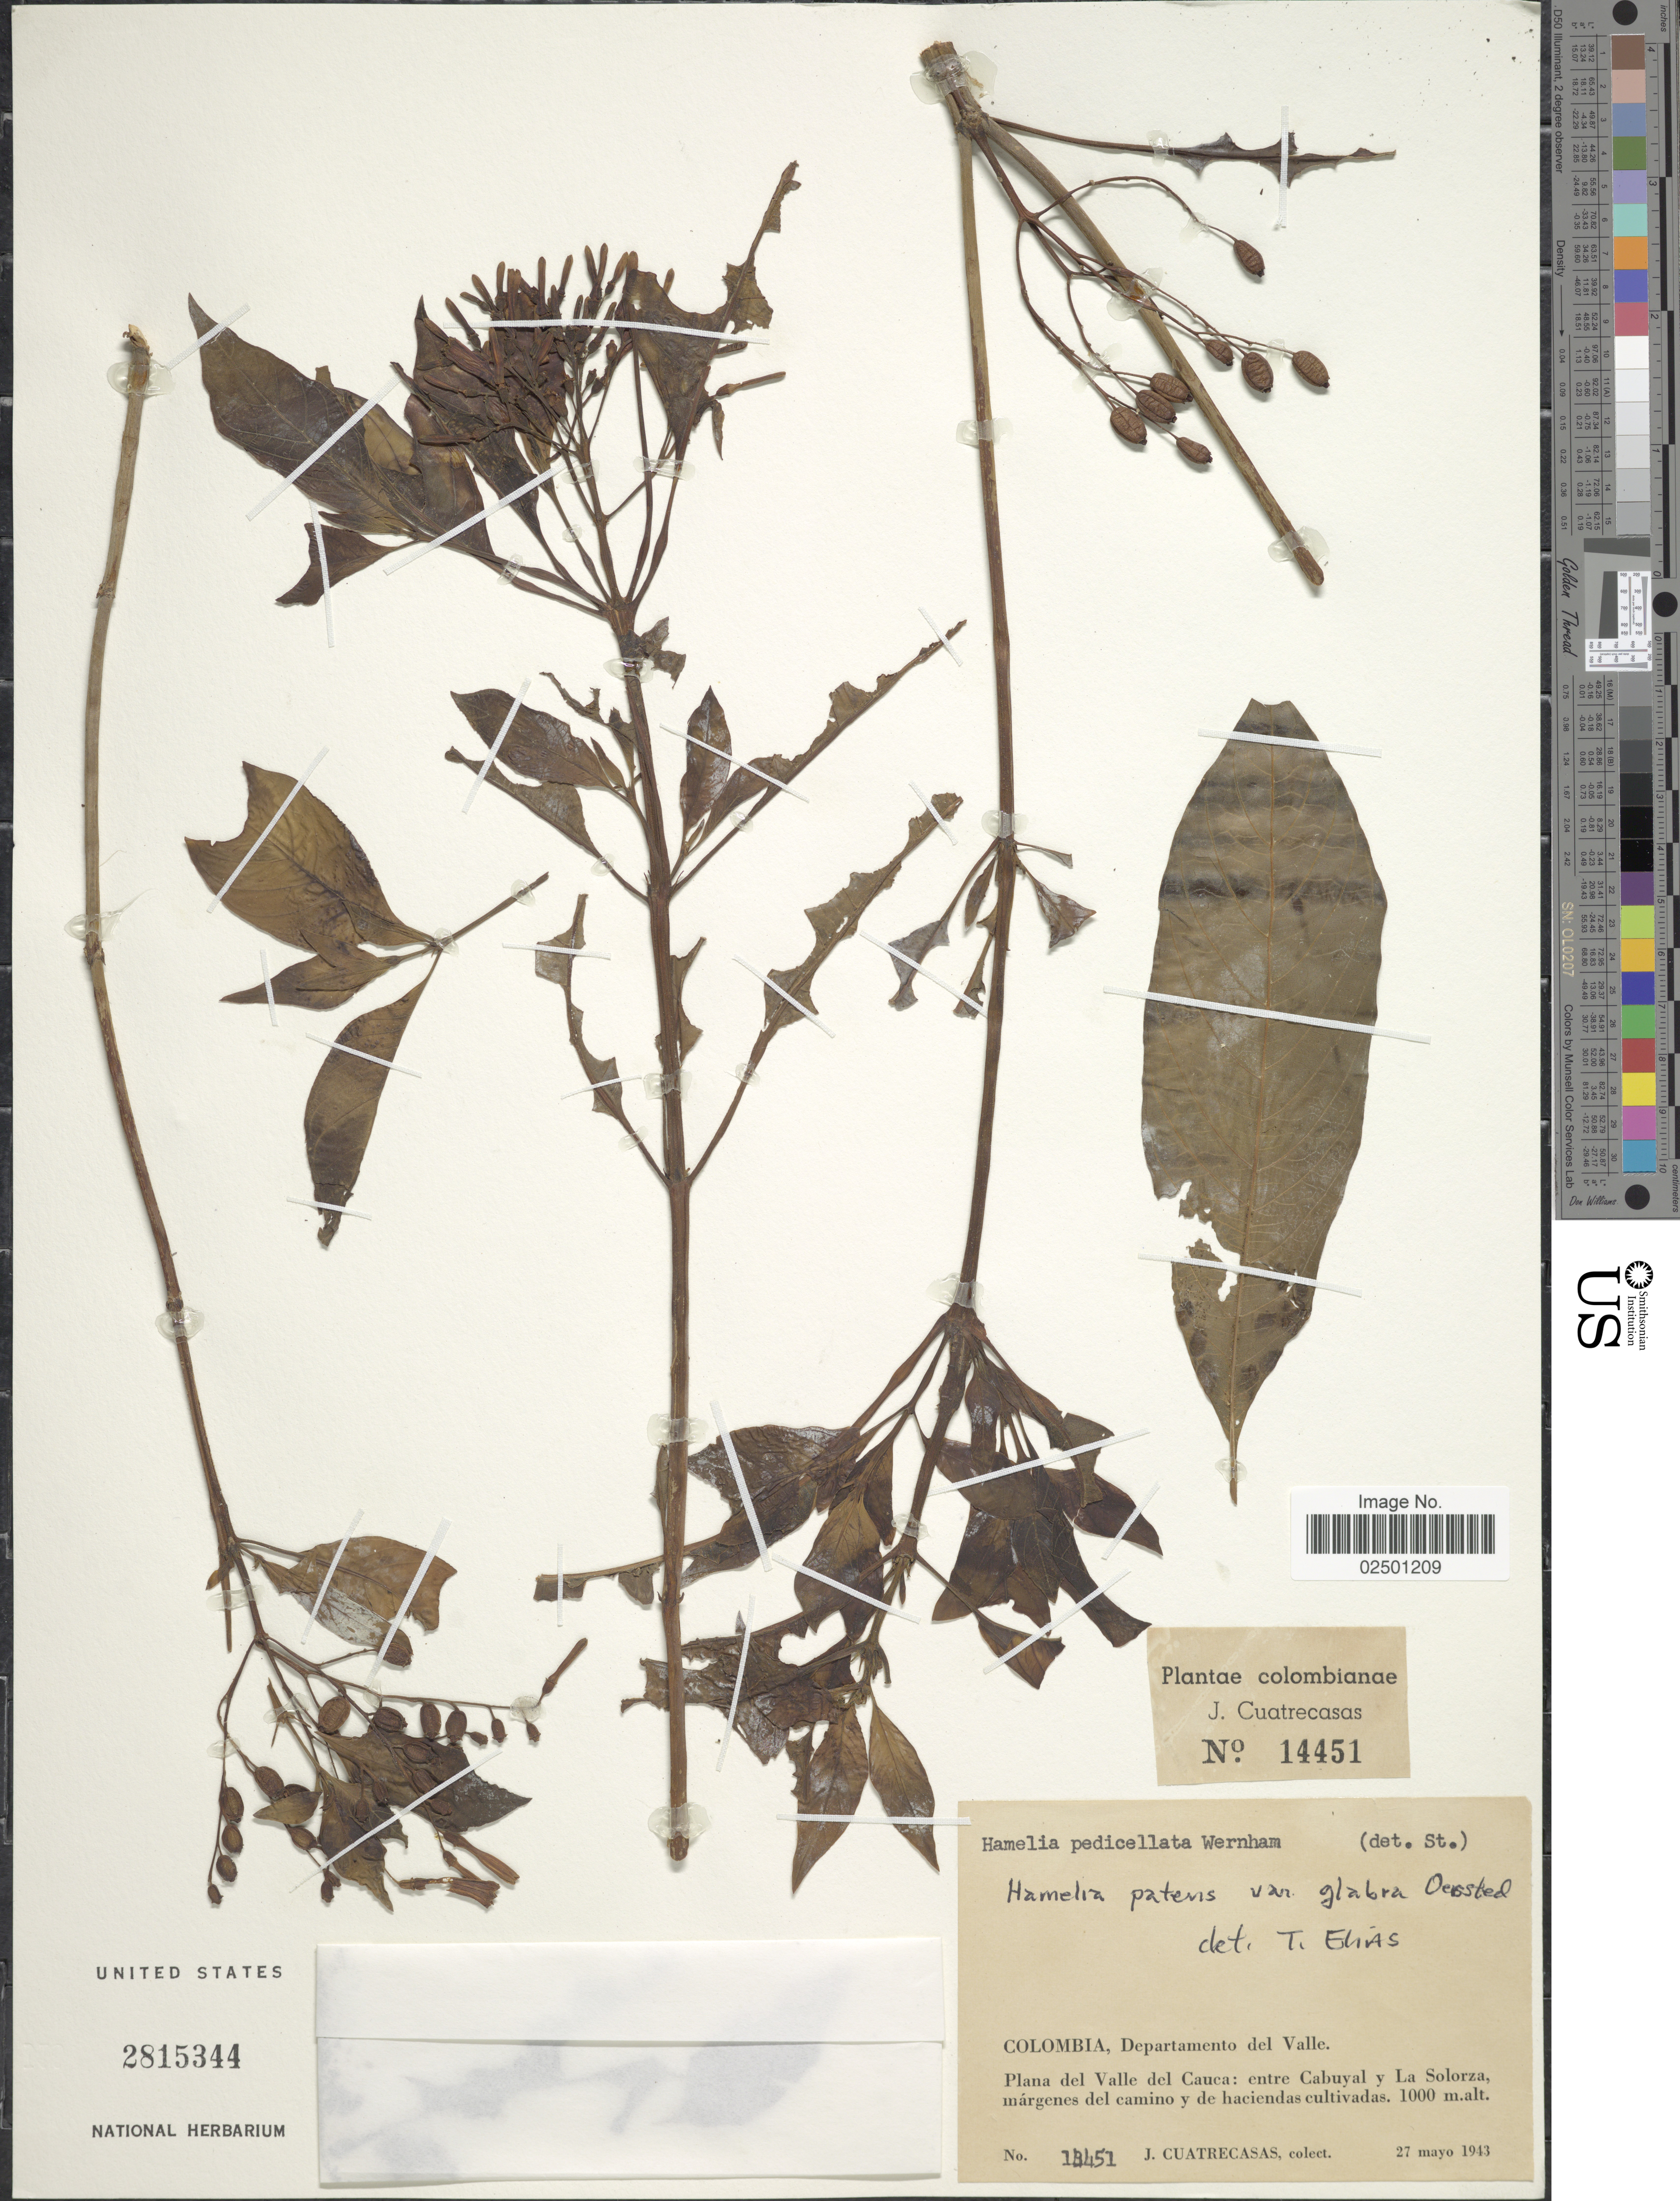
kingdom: Plantae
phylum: Tracheophyta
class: Magnoliopsida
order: Gentianales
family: Rubiaceae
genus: Hamelia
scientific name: Hamelia patens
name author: Jacq.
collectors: J. Cuatrecasas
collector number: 14451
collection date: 1943-05-27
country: Colombia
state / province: Valle del Cauca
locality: Departamento del Valle. Plana del Valle del Cauca: entre Cabuyal y La Solorza.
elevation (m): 1000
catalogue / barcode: US 2815344